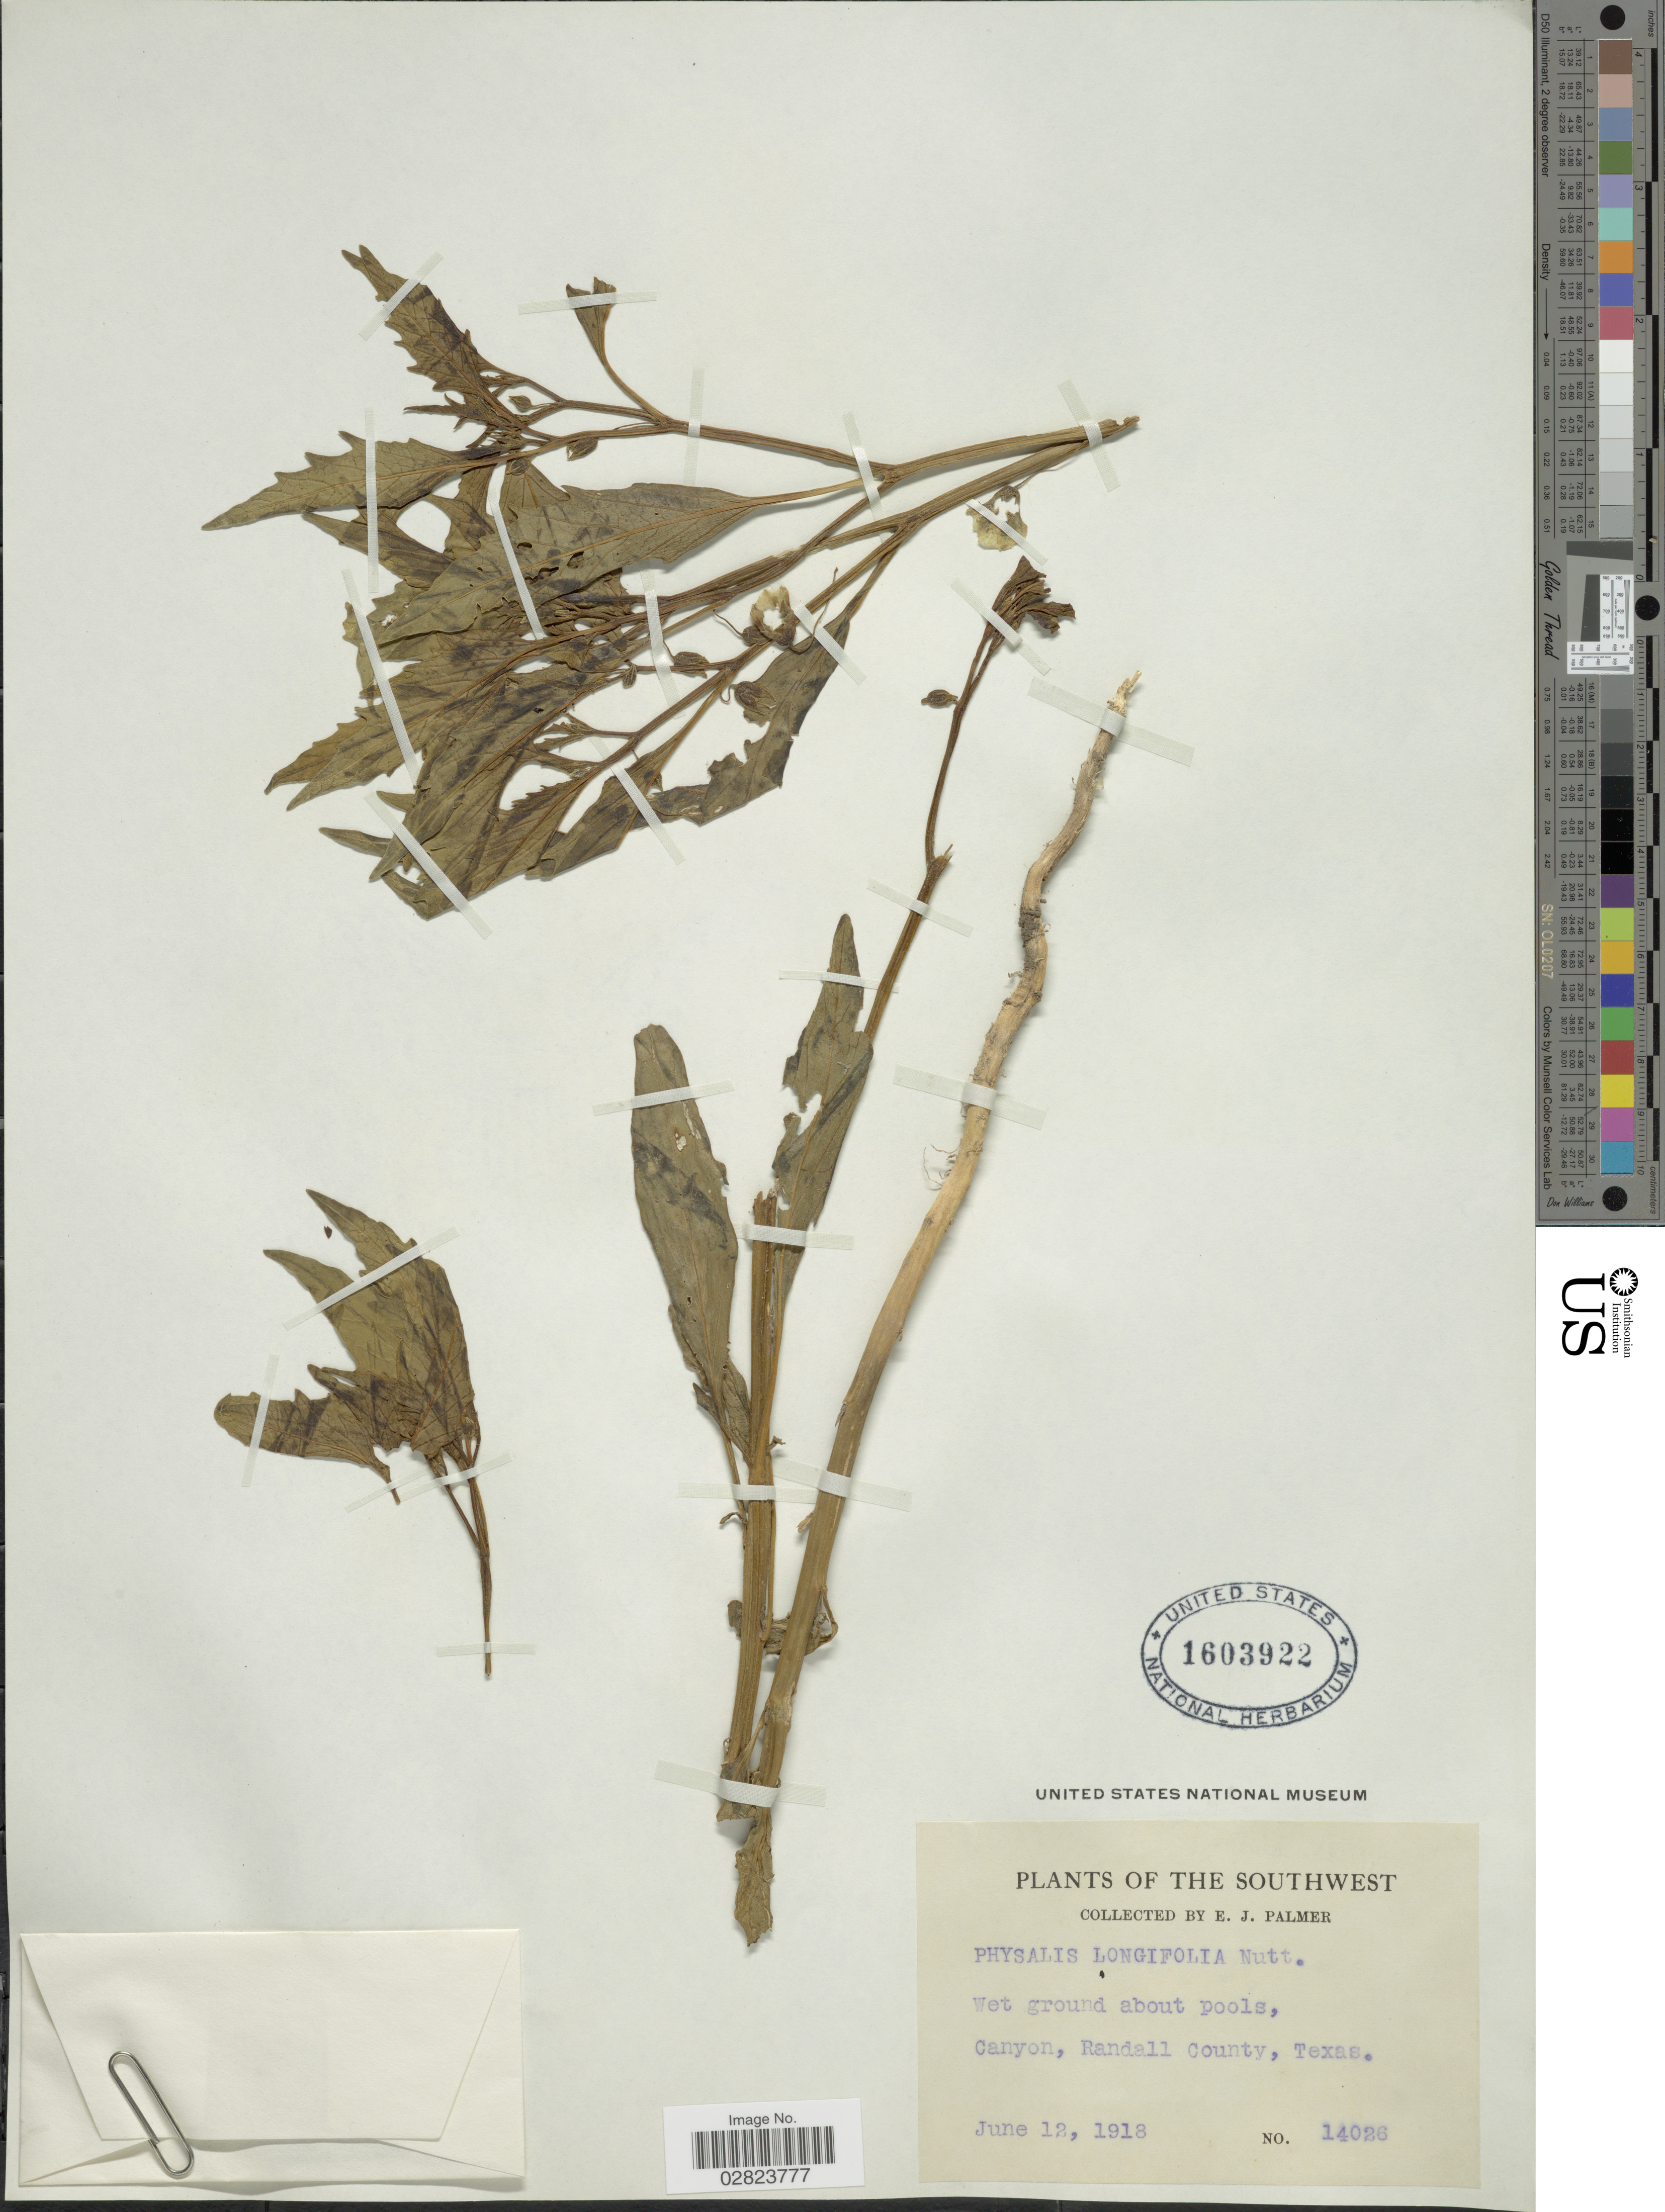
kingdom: Plantae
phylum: Tracheophyta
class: Magnoliopsida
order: Solanales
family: Solanaceae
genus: Physalis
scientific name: Physalis longifolia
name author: Nutt.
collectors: E. J. Palmer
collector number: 14026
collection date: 1918-06-12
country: United States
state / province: Texas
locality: The Southwest. Canyon, Randall County.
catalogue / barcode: US 1603922